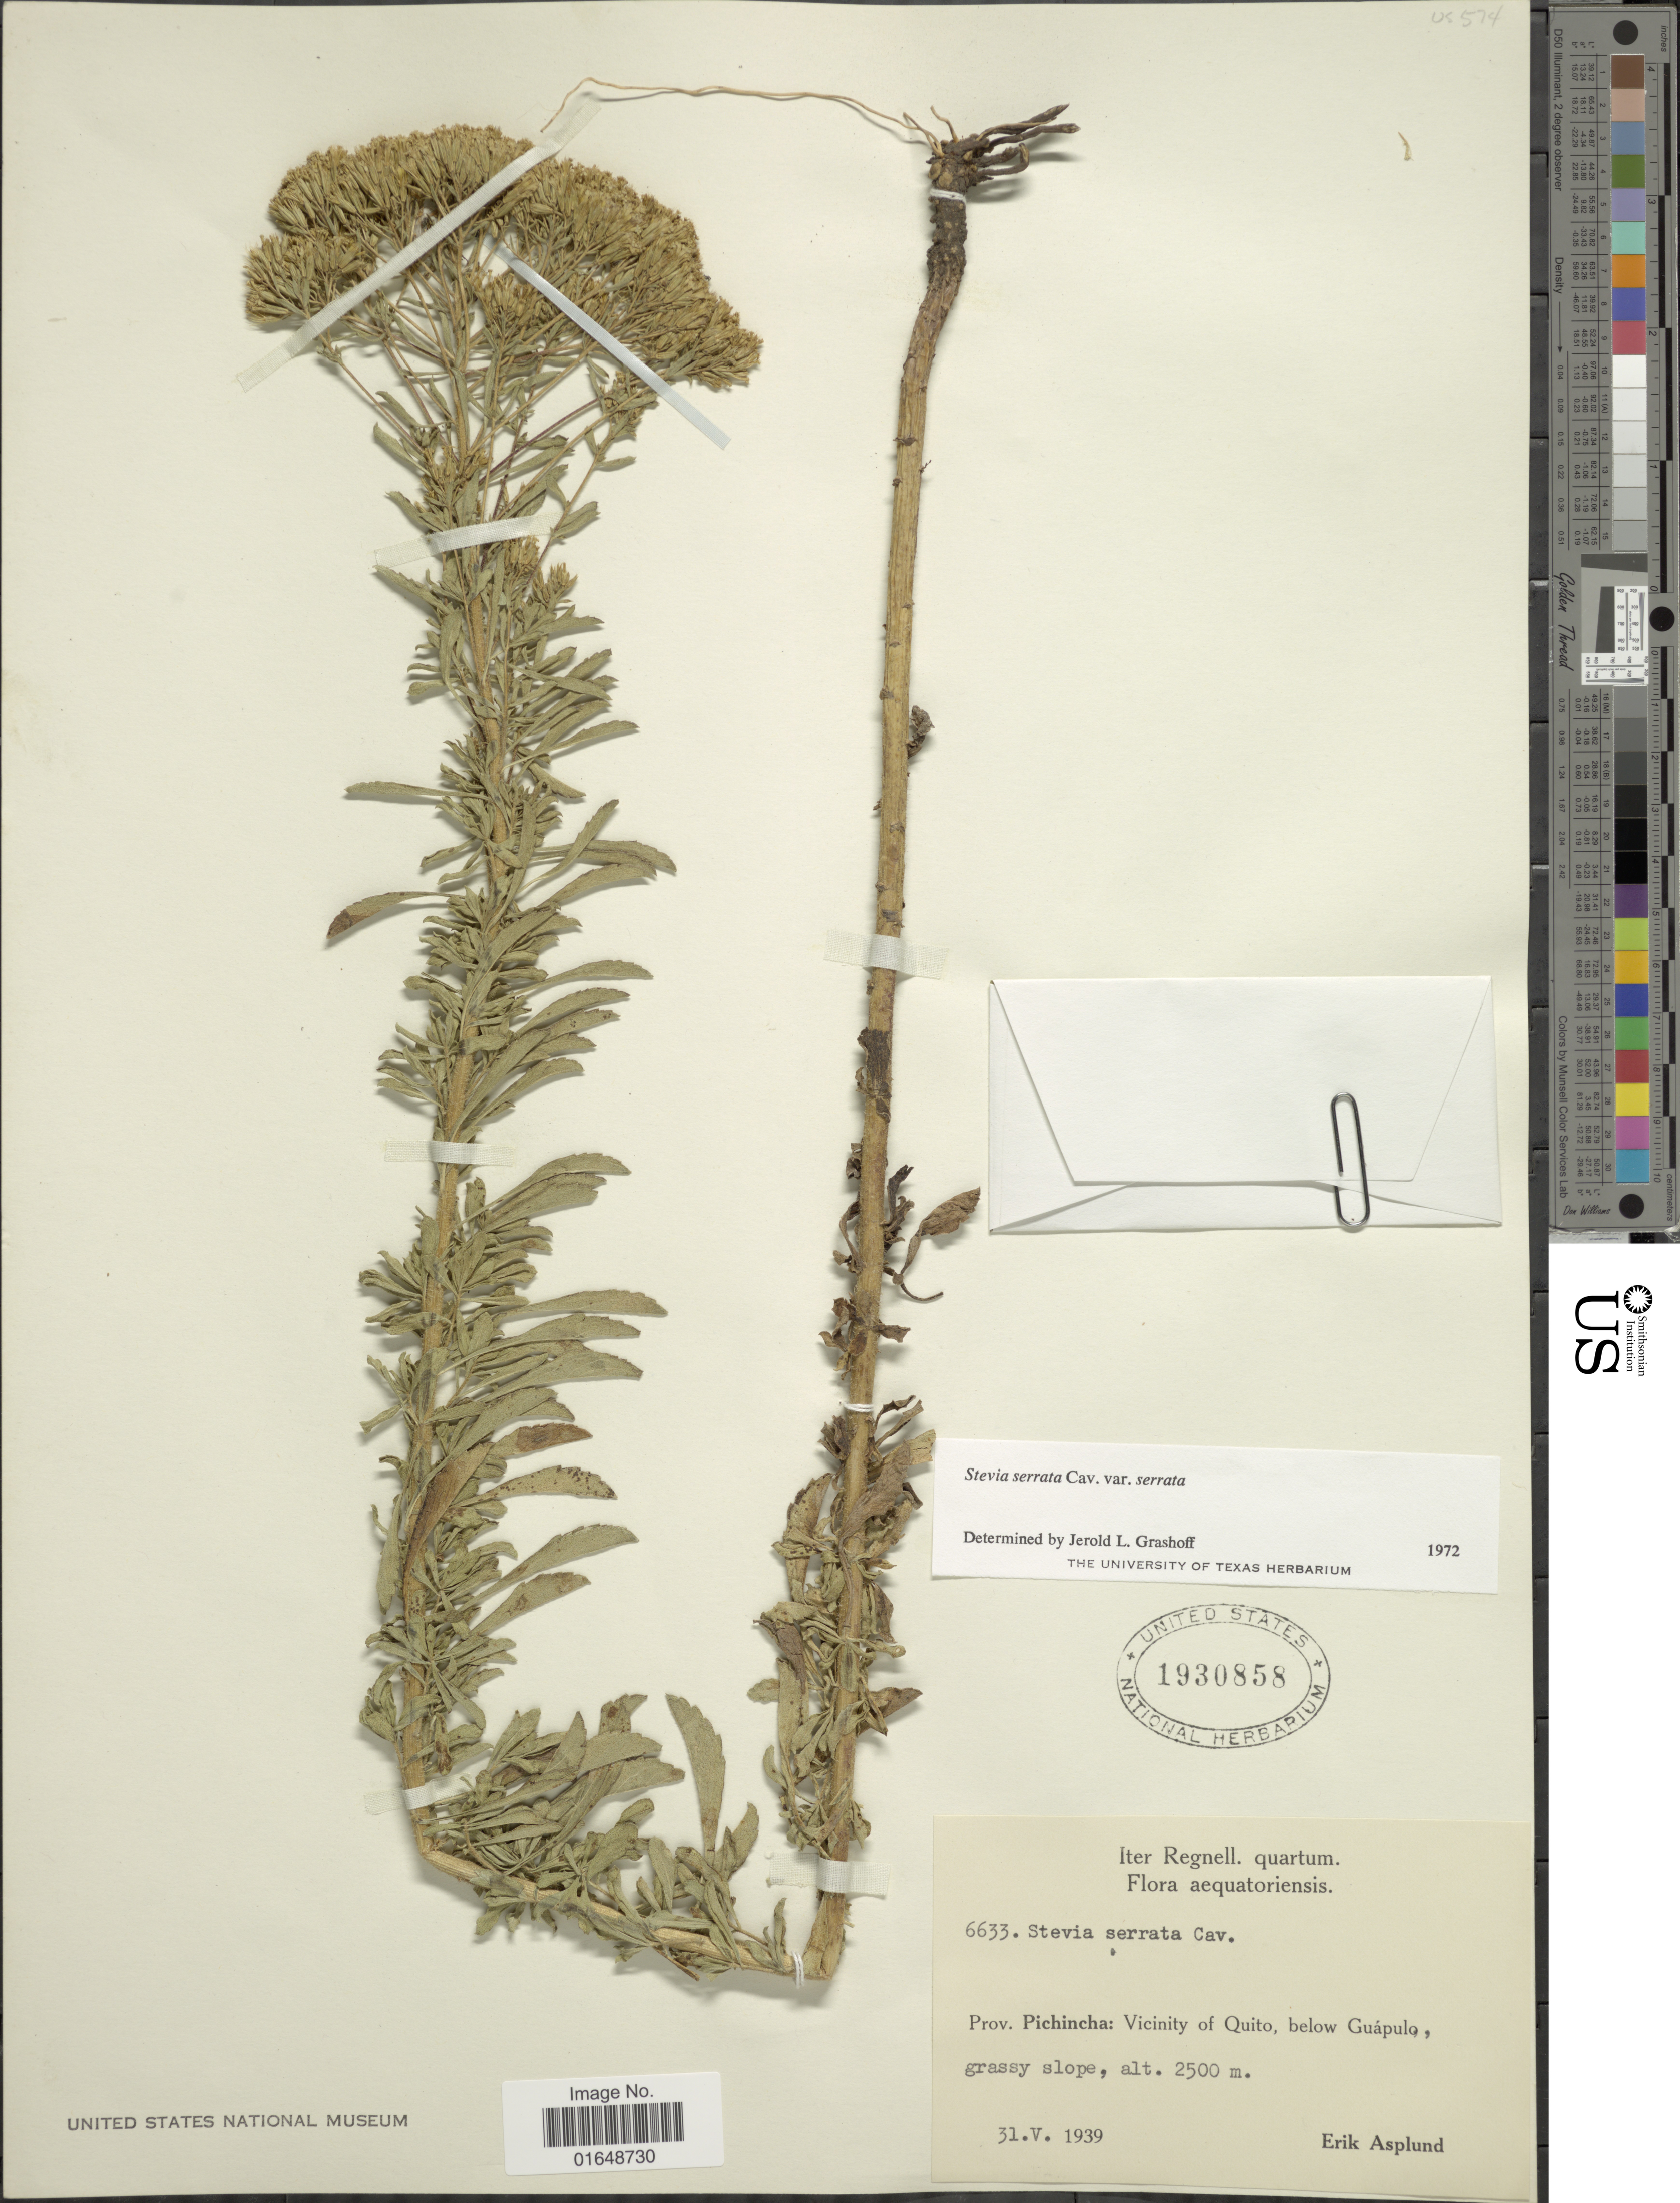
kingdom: Plantae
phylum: Tracheophyta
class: Magnoliopsida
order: Asterales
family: Asteraceae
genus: Stevia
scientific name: Stevia serrata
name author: Cav.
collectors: E. Asplund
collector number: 6633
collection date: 1939-05-31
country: Ecuador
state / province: Pichincha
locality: Prov. Pichincha: Vicinity of Quito, below Guápulo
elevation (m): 2500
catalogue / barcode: US 1930858